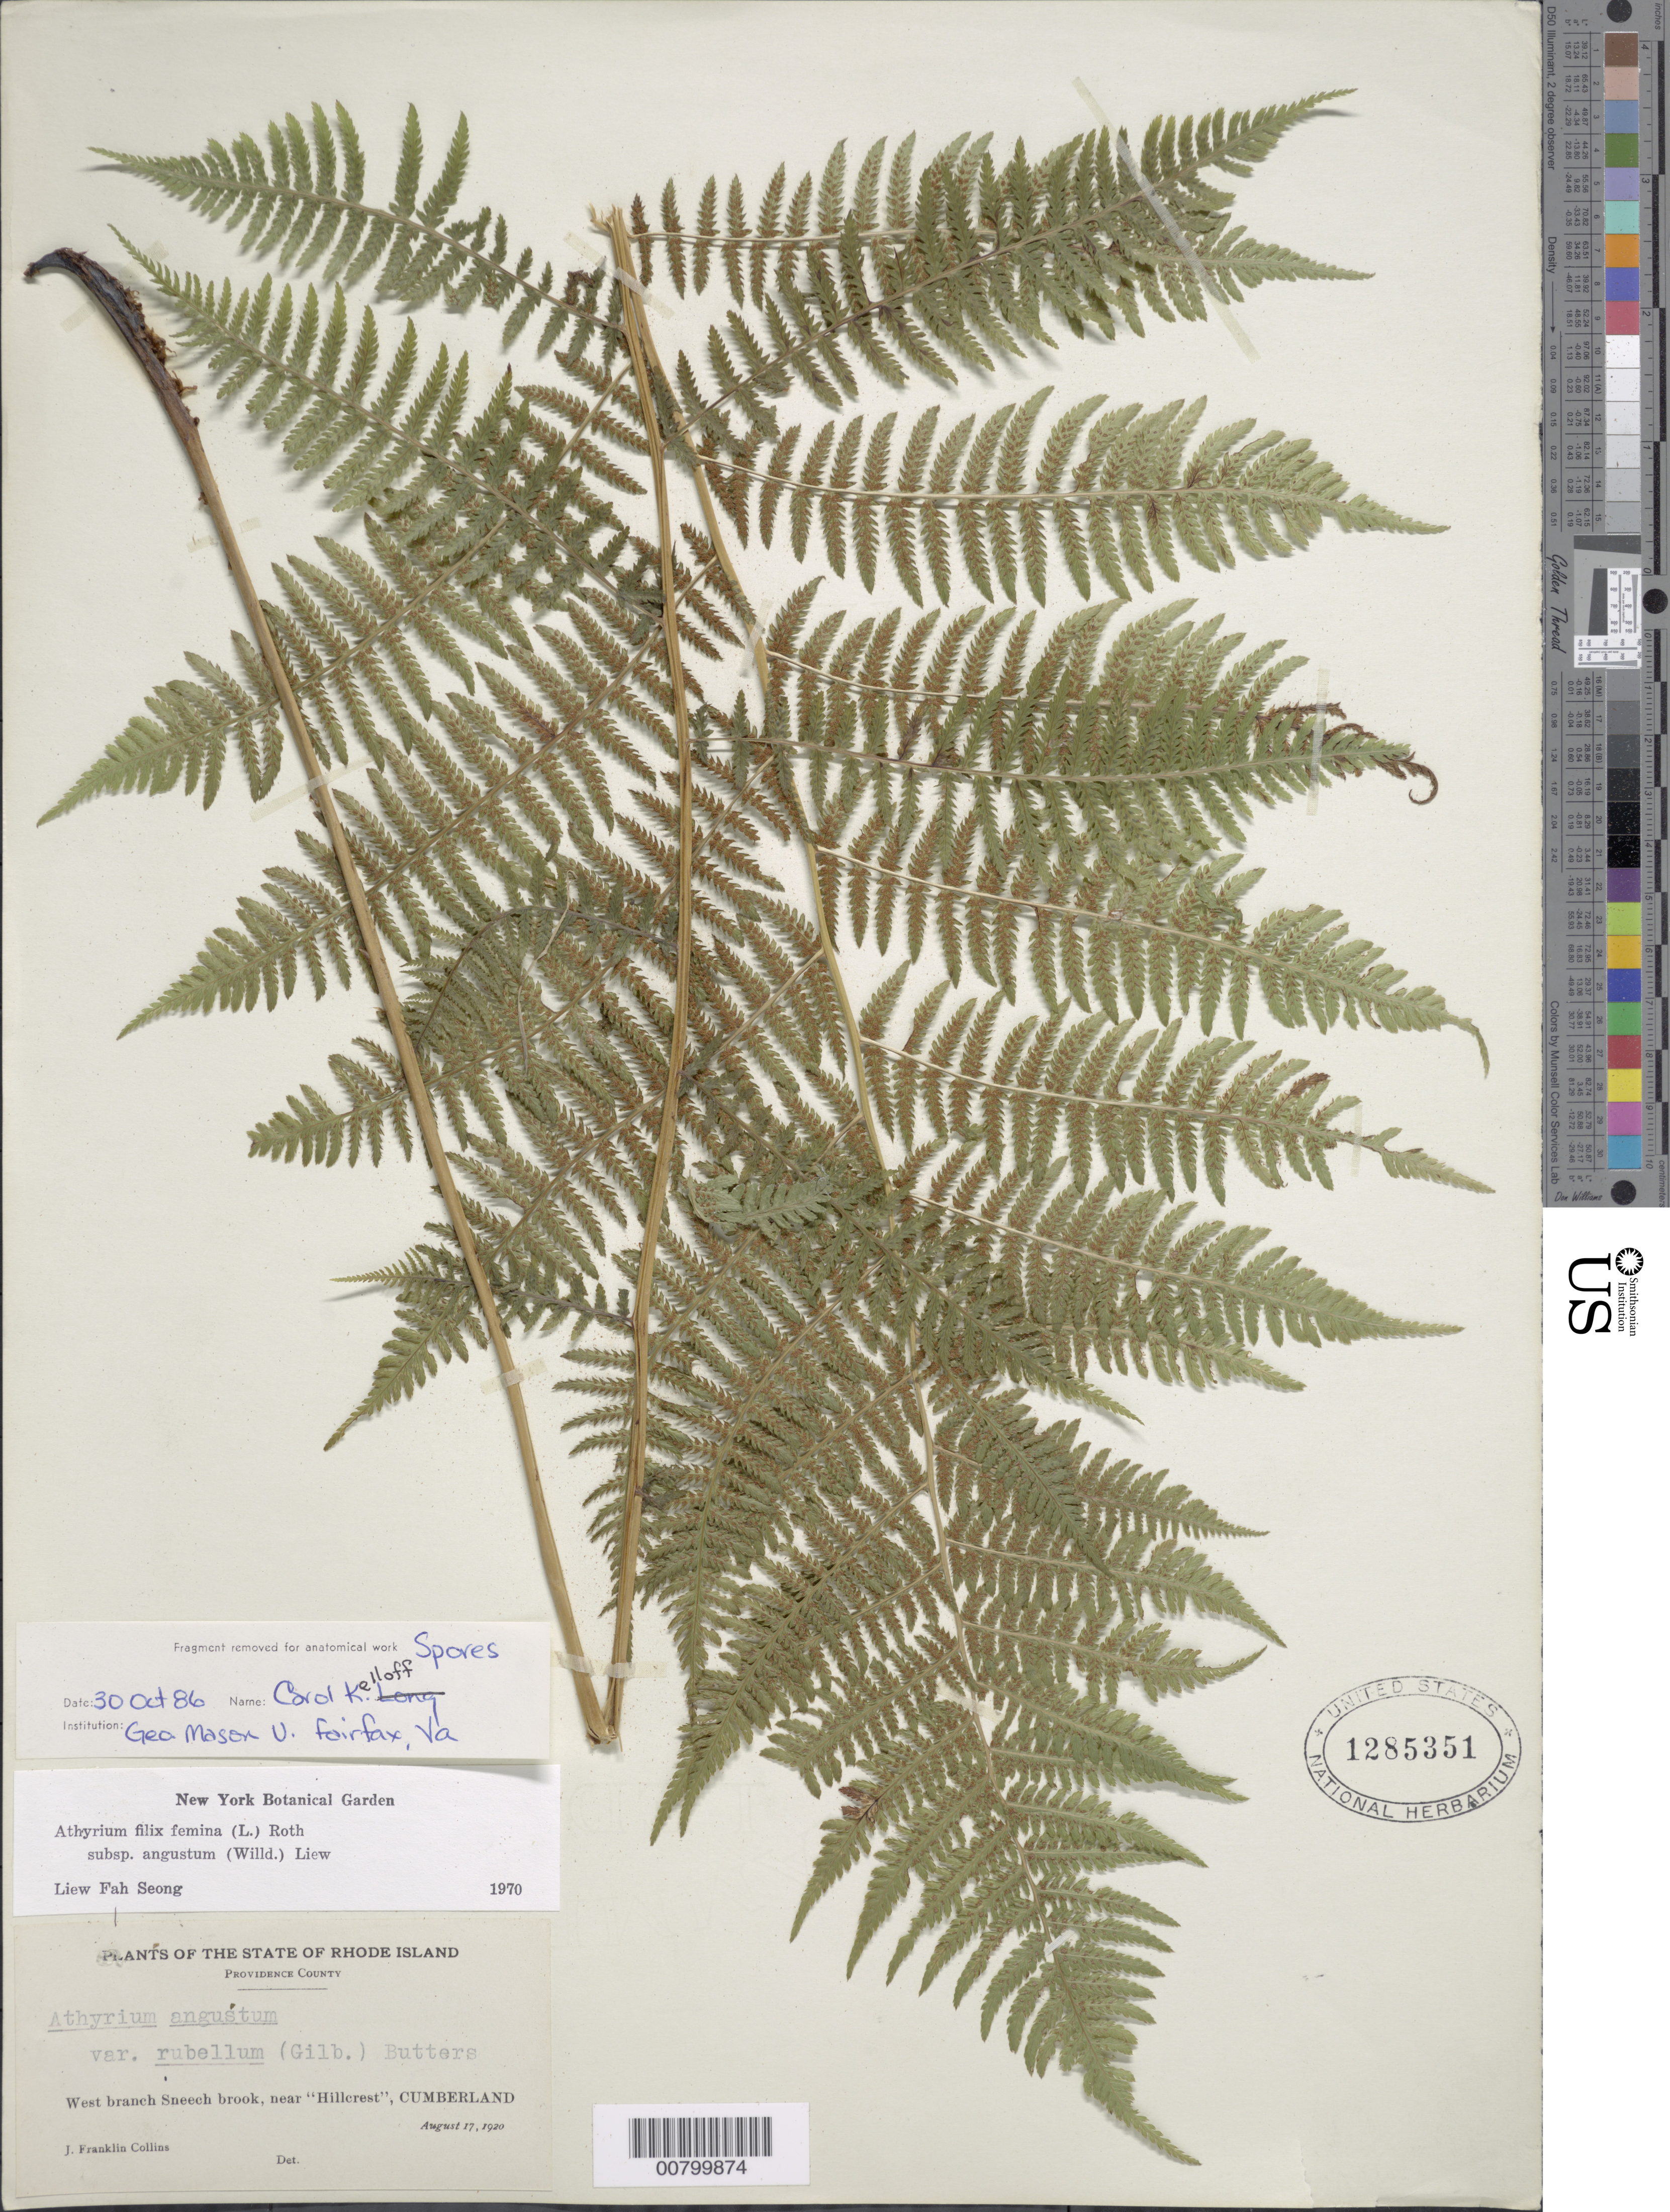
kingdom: Plantae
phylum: Tracheophyta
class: Polypodiopsida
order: Polypodiales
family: Athyriaceae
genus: Athyrium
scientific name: Athyrium filix-femina subsp. angustatum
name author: (Willd.) R.T. Clausen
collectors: J. Collins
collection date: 1920-08-17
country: United States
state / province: Rhode Island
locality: Providence County, West branch Sneech brook, near "Hillcrest", Cumberland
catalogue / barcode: US 1285351